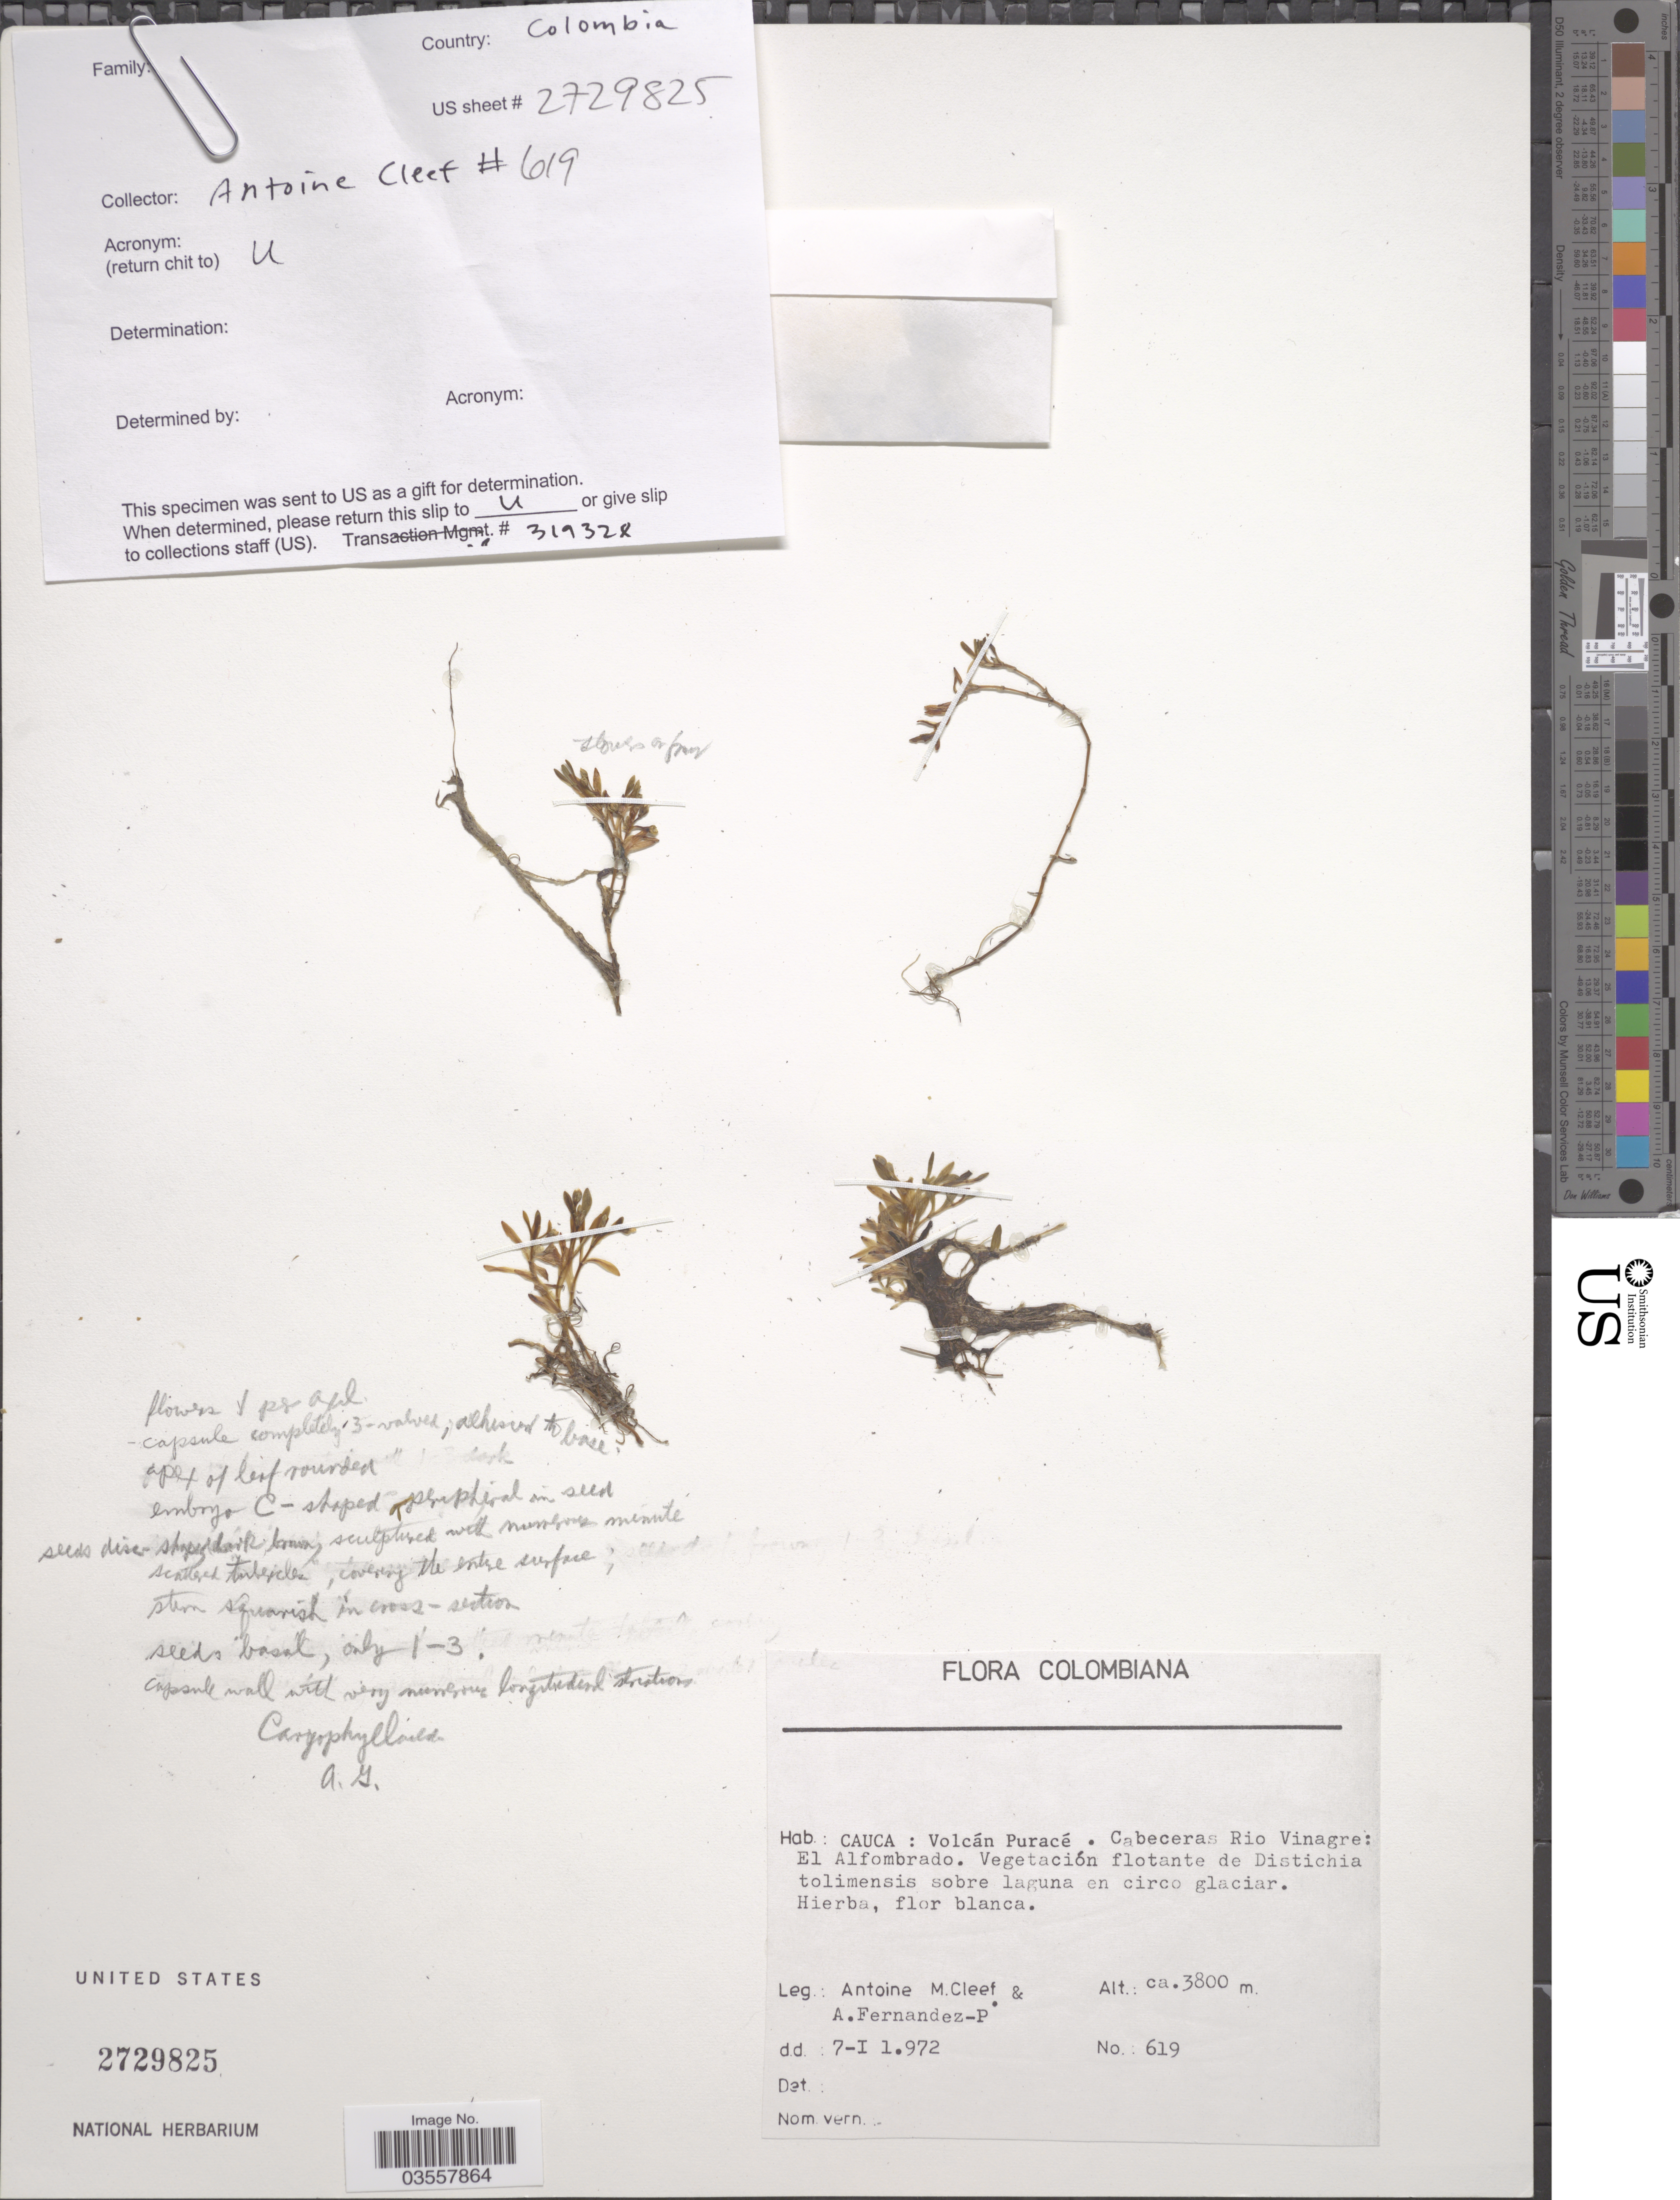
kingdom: Plantae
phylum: Tracheophyta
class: Magnoliopsida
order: Caryophyllales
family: Caryophyllaceae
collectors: A. M. Cleef & A. Fernández-Pérez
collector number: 619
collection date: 1972-01-07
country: Colombia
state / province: Cauca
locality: Volcán Puracé. Cabeceras Rio Vinagre: El Alfombrado.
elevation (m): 3800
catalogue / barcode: US 2729825